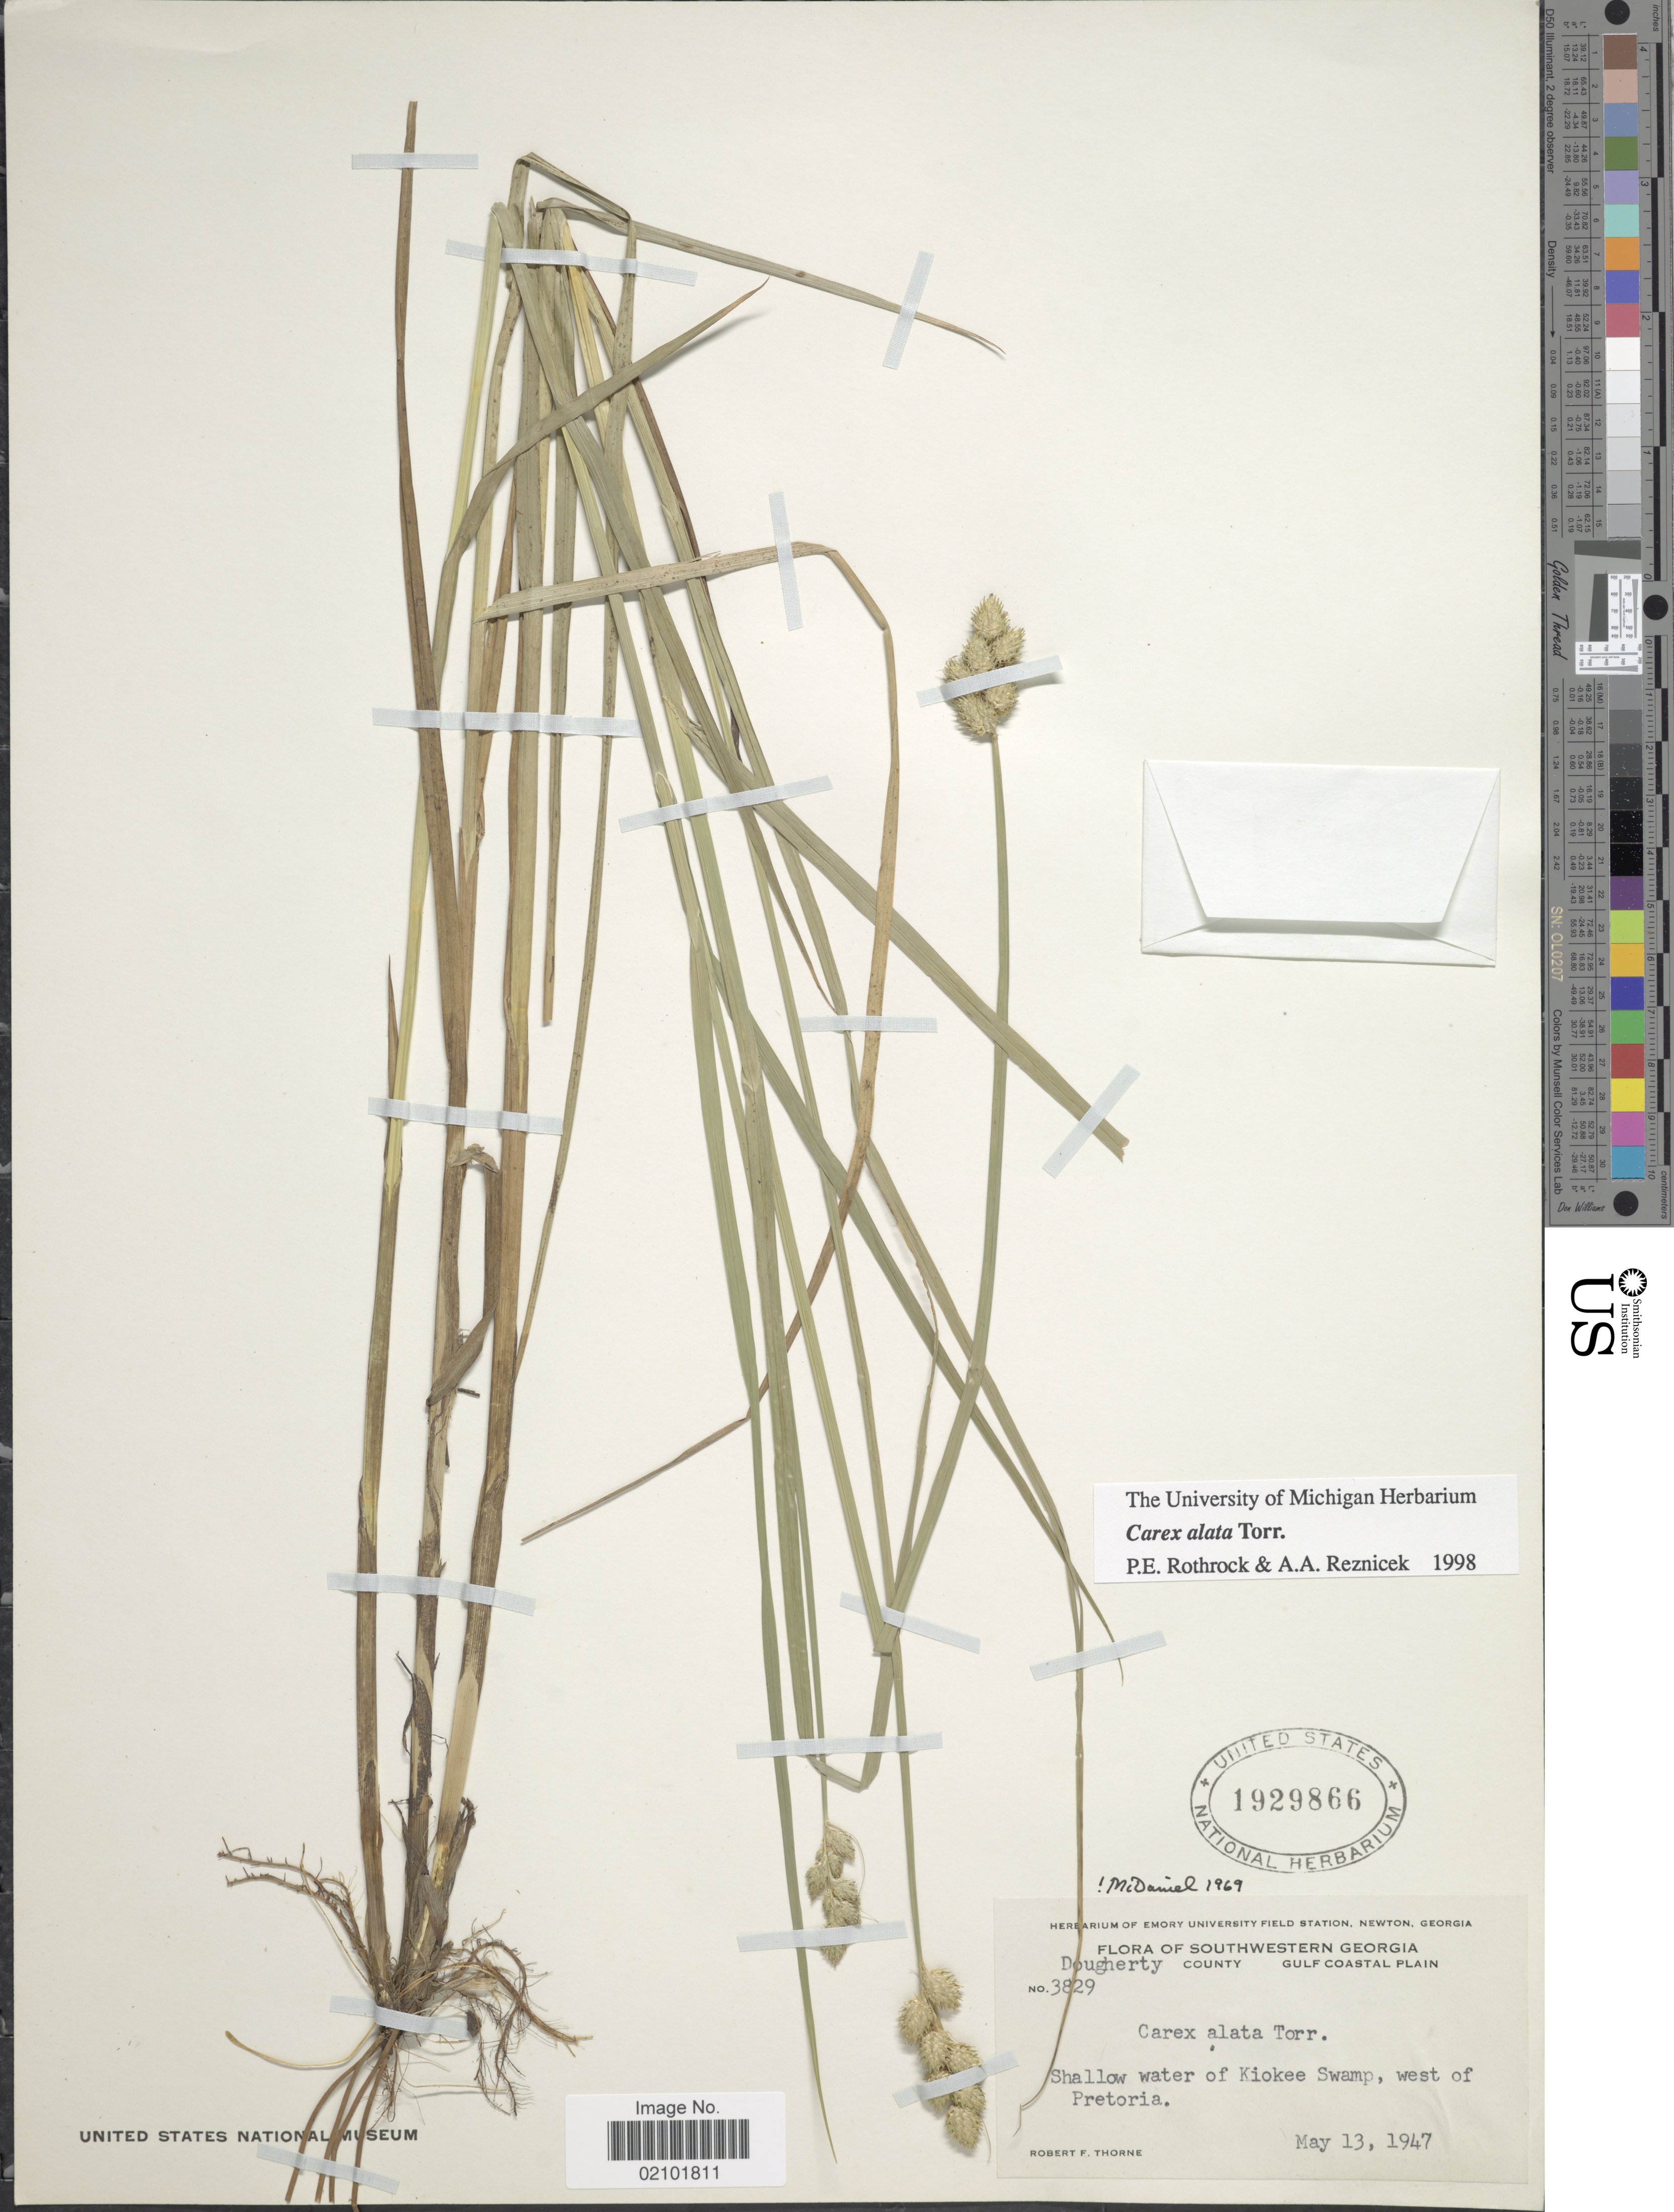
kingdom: Plantae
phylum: Tracheophyta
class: Liliopsida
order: Poales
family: Cyperaceae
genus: Carex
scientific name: Carex alata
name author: Torr.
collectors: R. F. Thorne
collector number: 3829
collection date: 1947-05-13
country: United States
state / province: Georgia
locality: Southwestern Georgia. Dougherty County. Gulf Coastal Plain. Shallow water of Kiokee Swamp, west of Pretoria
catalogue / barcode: US 1929866